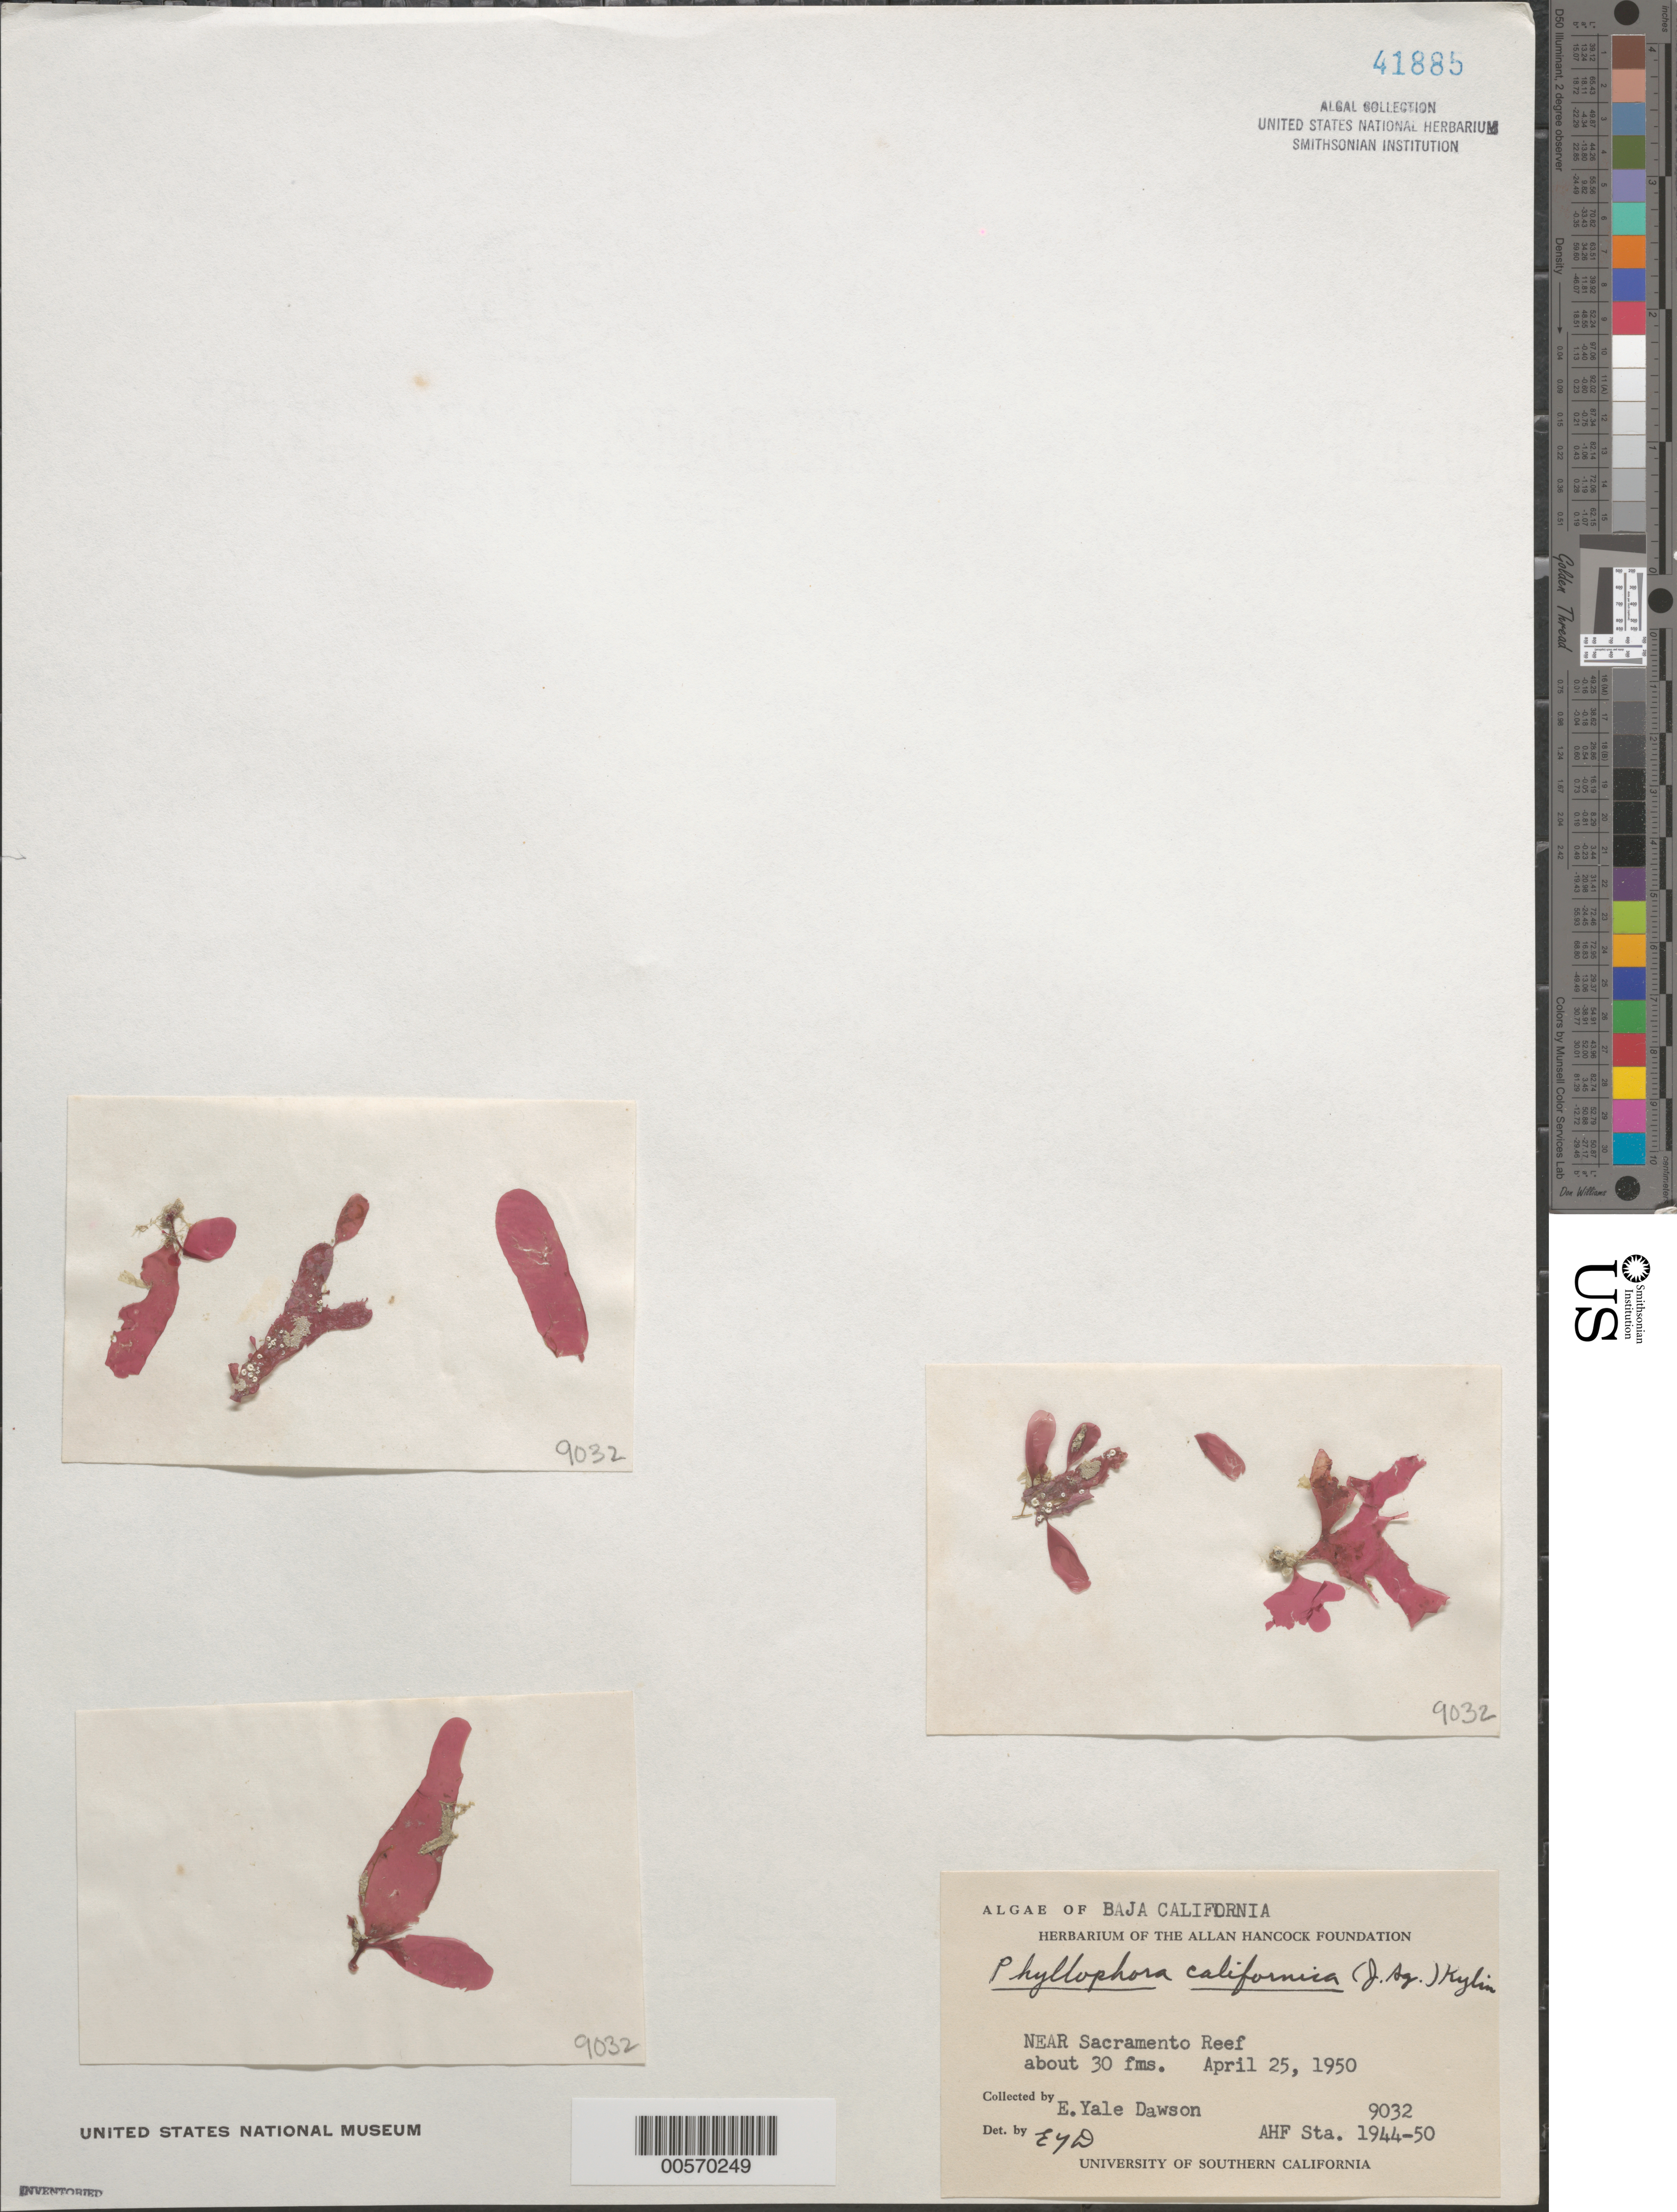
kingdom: Plantae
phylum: Rhodophyta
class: Florideophyceae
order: Gigartinales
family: Phyllophoraceae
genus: Ozophora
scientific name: Ozophora clevelandii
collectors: E. Y. Dawson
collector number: EYD 9032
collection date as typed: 25 Apr 1950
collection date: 1950-04-25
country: Mexico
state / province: Baja California Norte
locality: Near Sacramento Reef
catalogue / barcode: US 41885